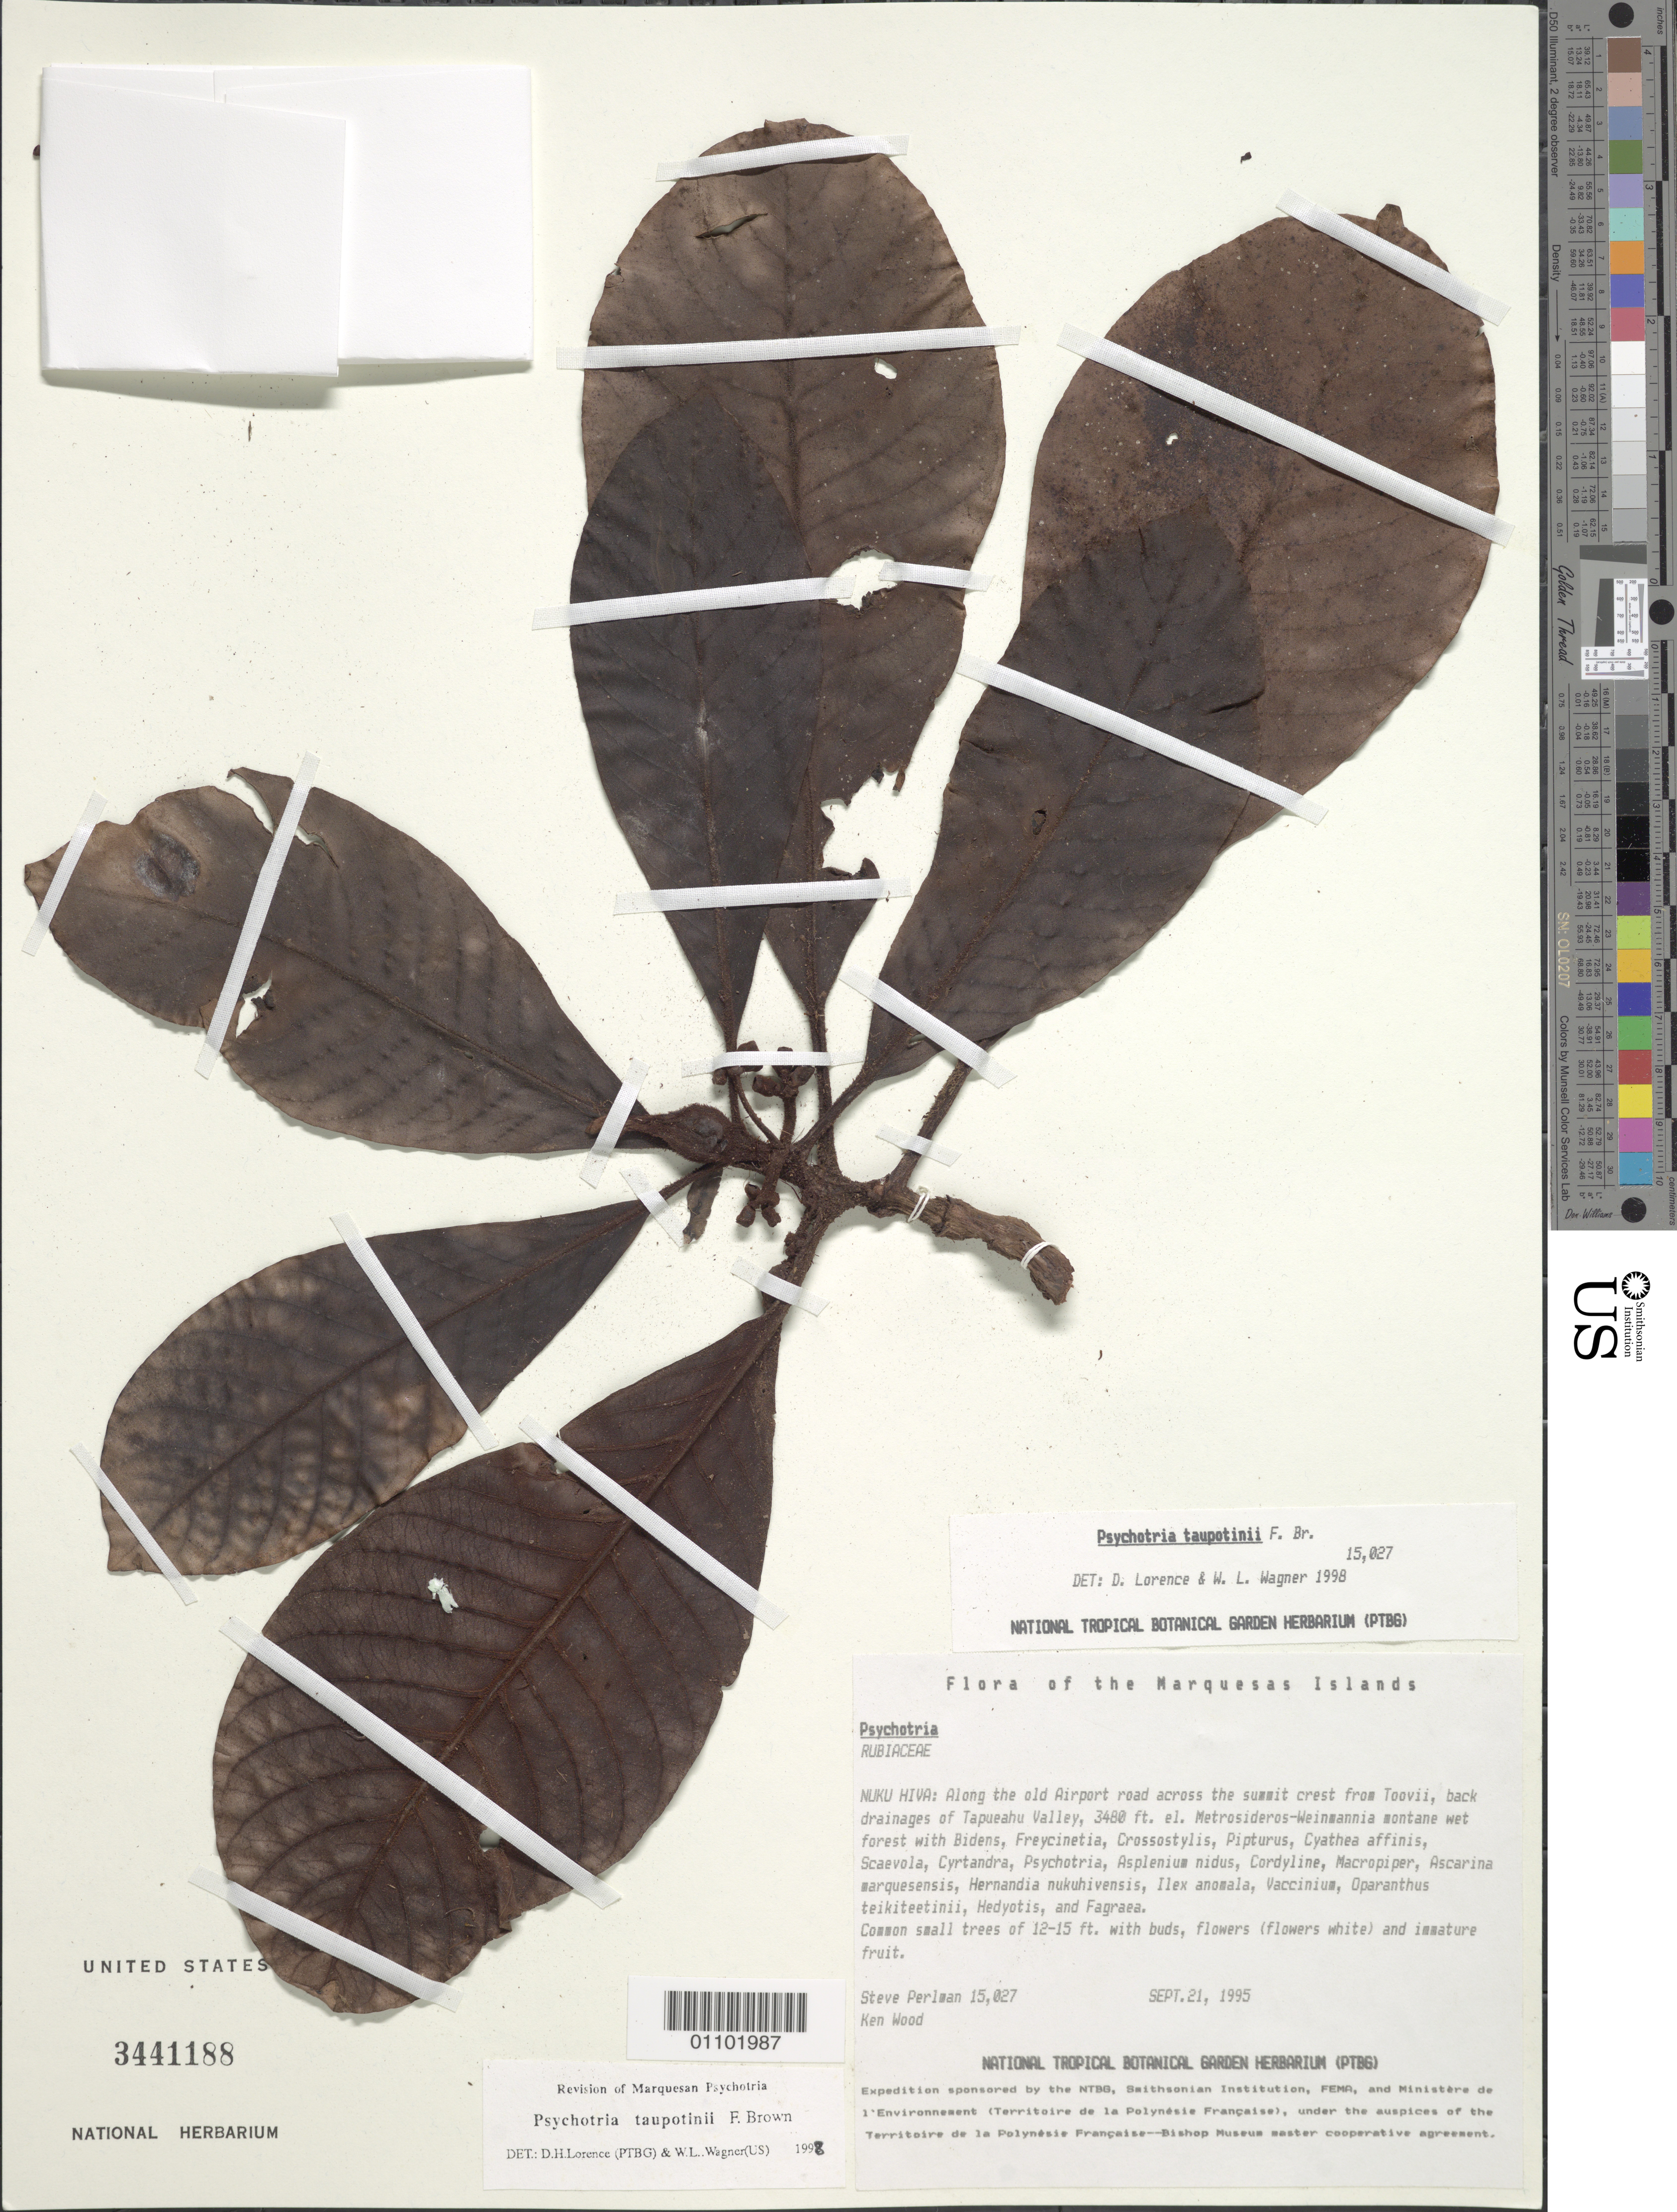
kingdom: Plantae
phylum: Tracheophyta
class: Magnoliopsida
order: Gentianales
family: Rubiaceae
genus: Psychotria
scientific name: Psychotria taupotinii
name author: F. Br.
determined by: Lorence, David H.; Wagner, W. H.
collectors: S. P. Perlman & K. R. Wood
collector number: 15027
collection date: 1995-09-21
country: French Polynesia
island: Nuku Hiva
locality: Along old Airport road, across summit crest from Toovii, back drainages of Tapueahu Valley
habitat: In Metrosideros - Weinmannia montane wet forest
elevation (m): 1061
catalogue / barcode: US 3441188